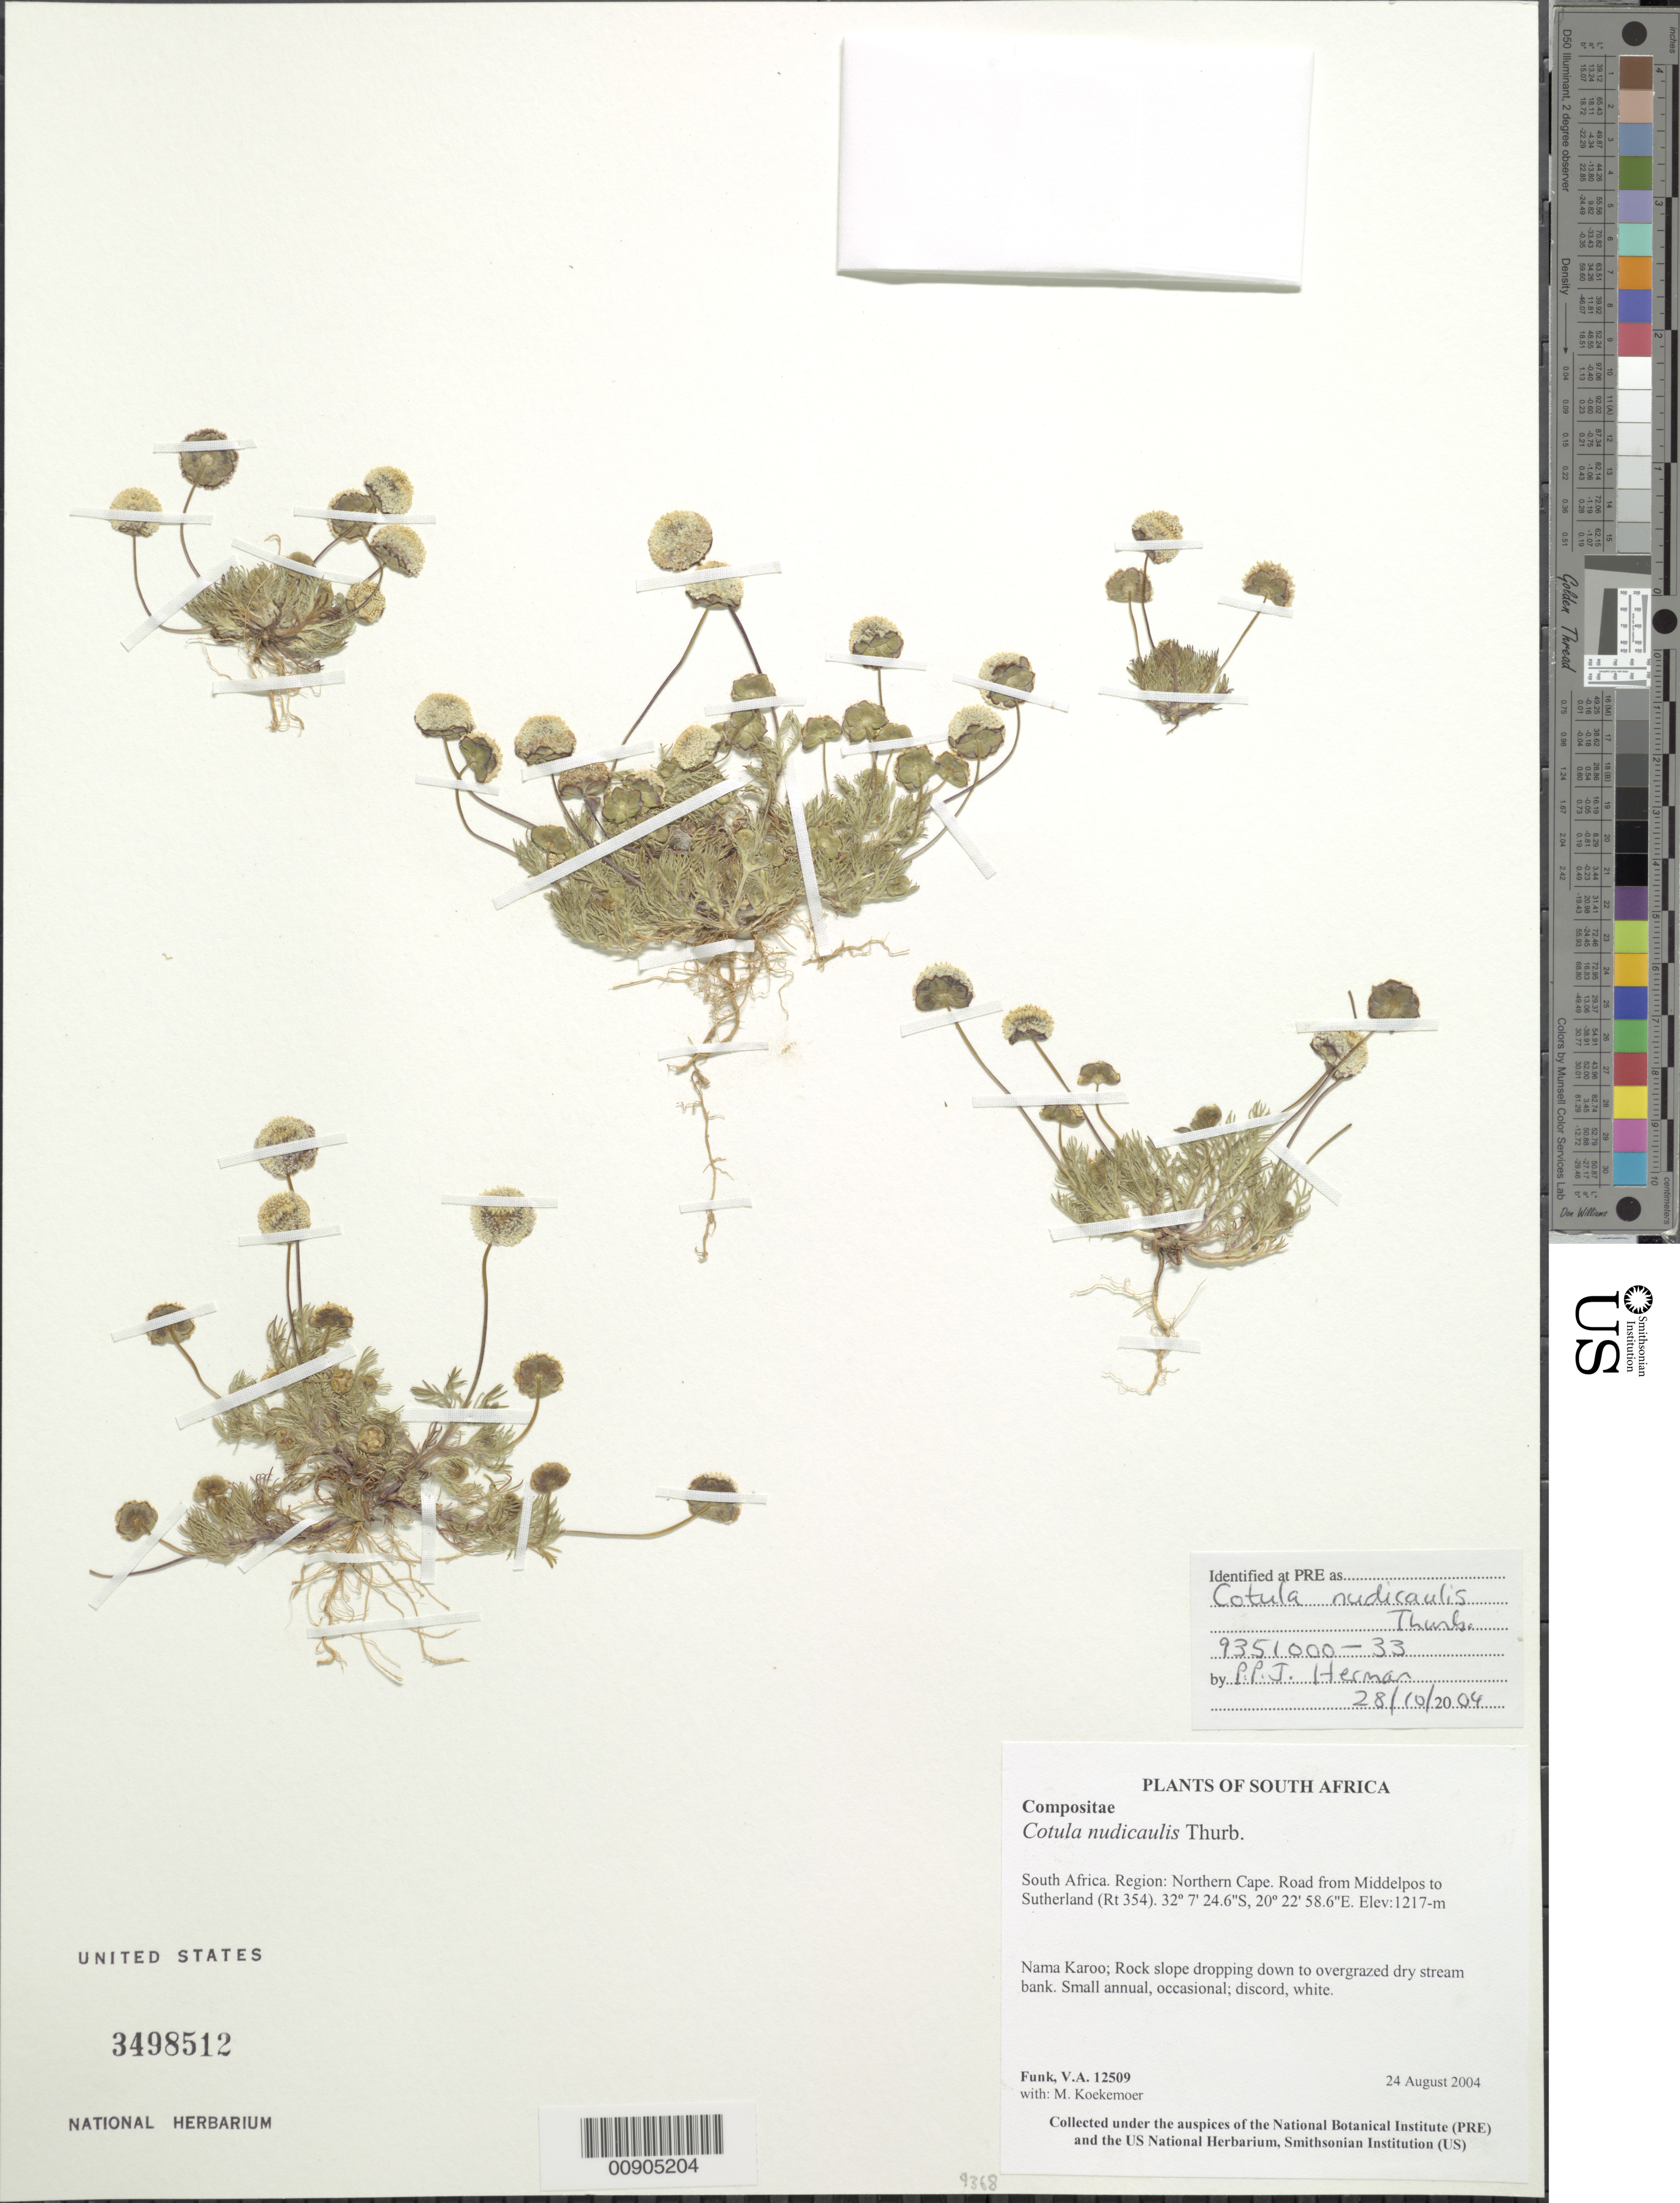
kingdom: Plantae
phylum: Tracheophyta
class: Magnoliopsida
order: Asterales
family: Asteraceae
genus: Cotula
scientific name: Cotula nudicaulis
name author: Thunb.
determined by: Herman, P. P. J.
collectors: V. Funk & M. Koekemoer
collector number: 12509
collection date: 2004-08-24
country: South Africa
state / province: Northern Cape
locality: road from Middlepos to Sutherland (Rt. 354)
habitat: Nama karoo, rock slope dropping down to overgrazed dry stream bank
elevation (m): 1217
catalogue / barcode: US 3498512